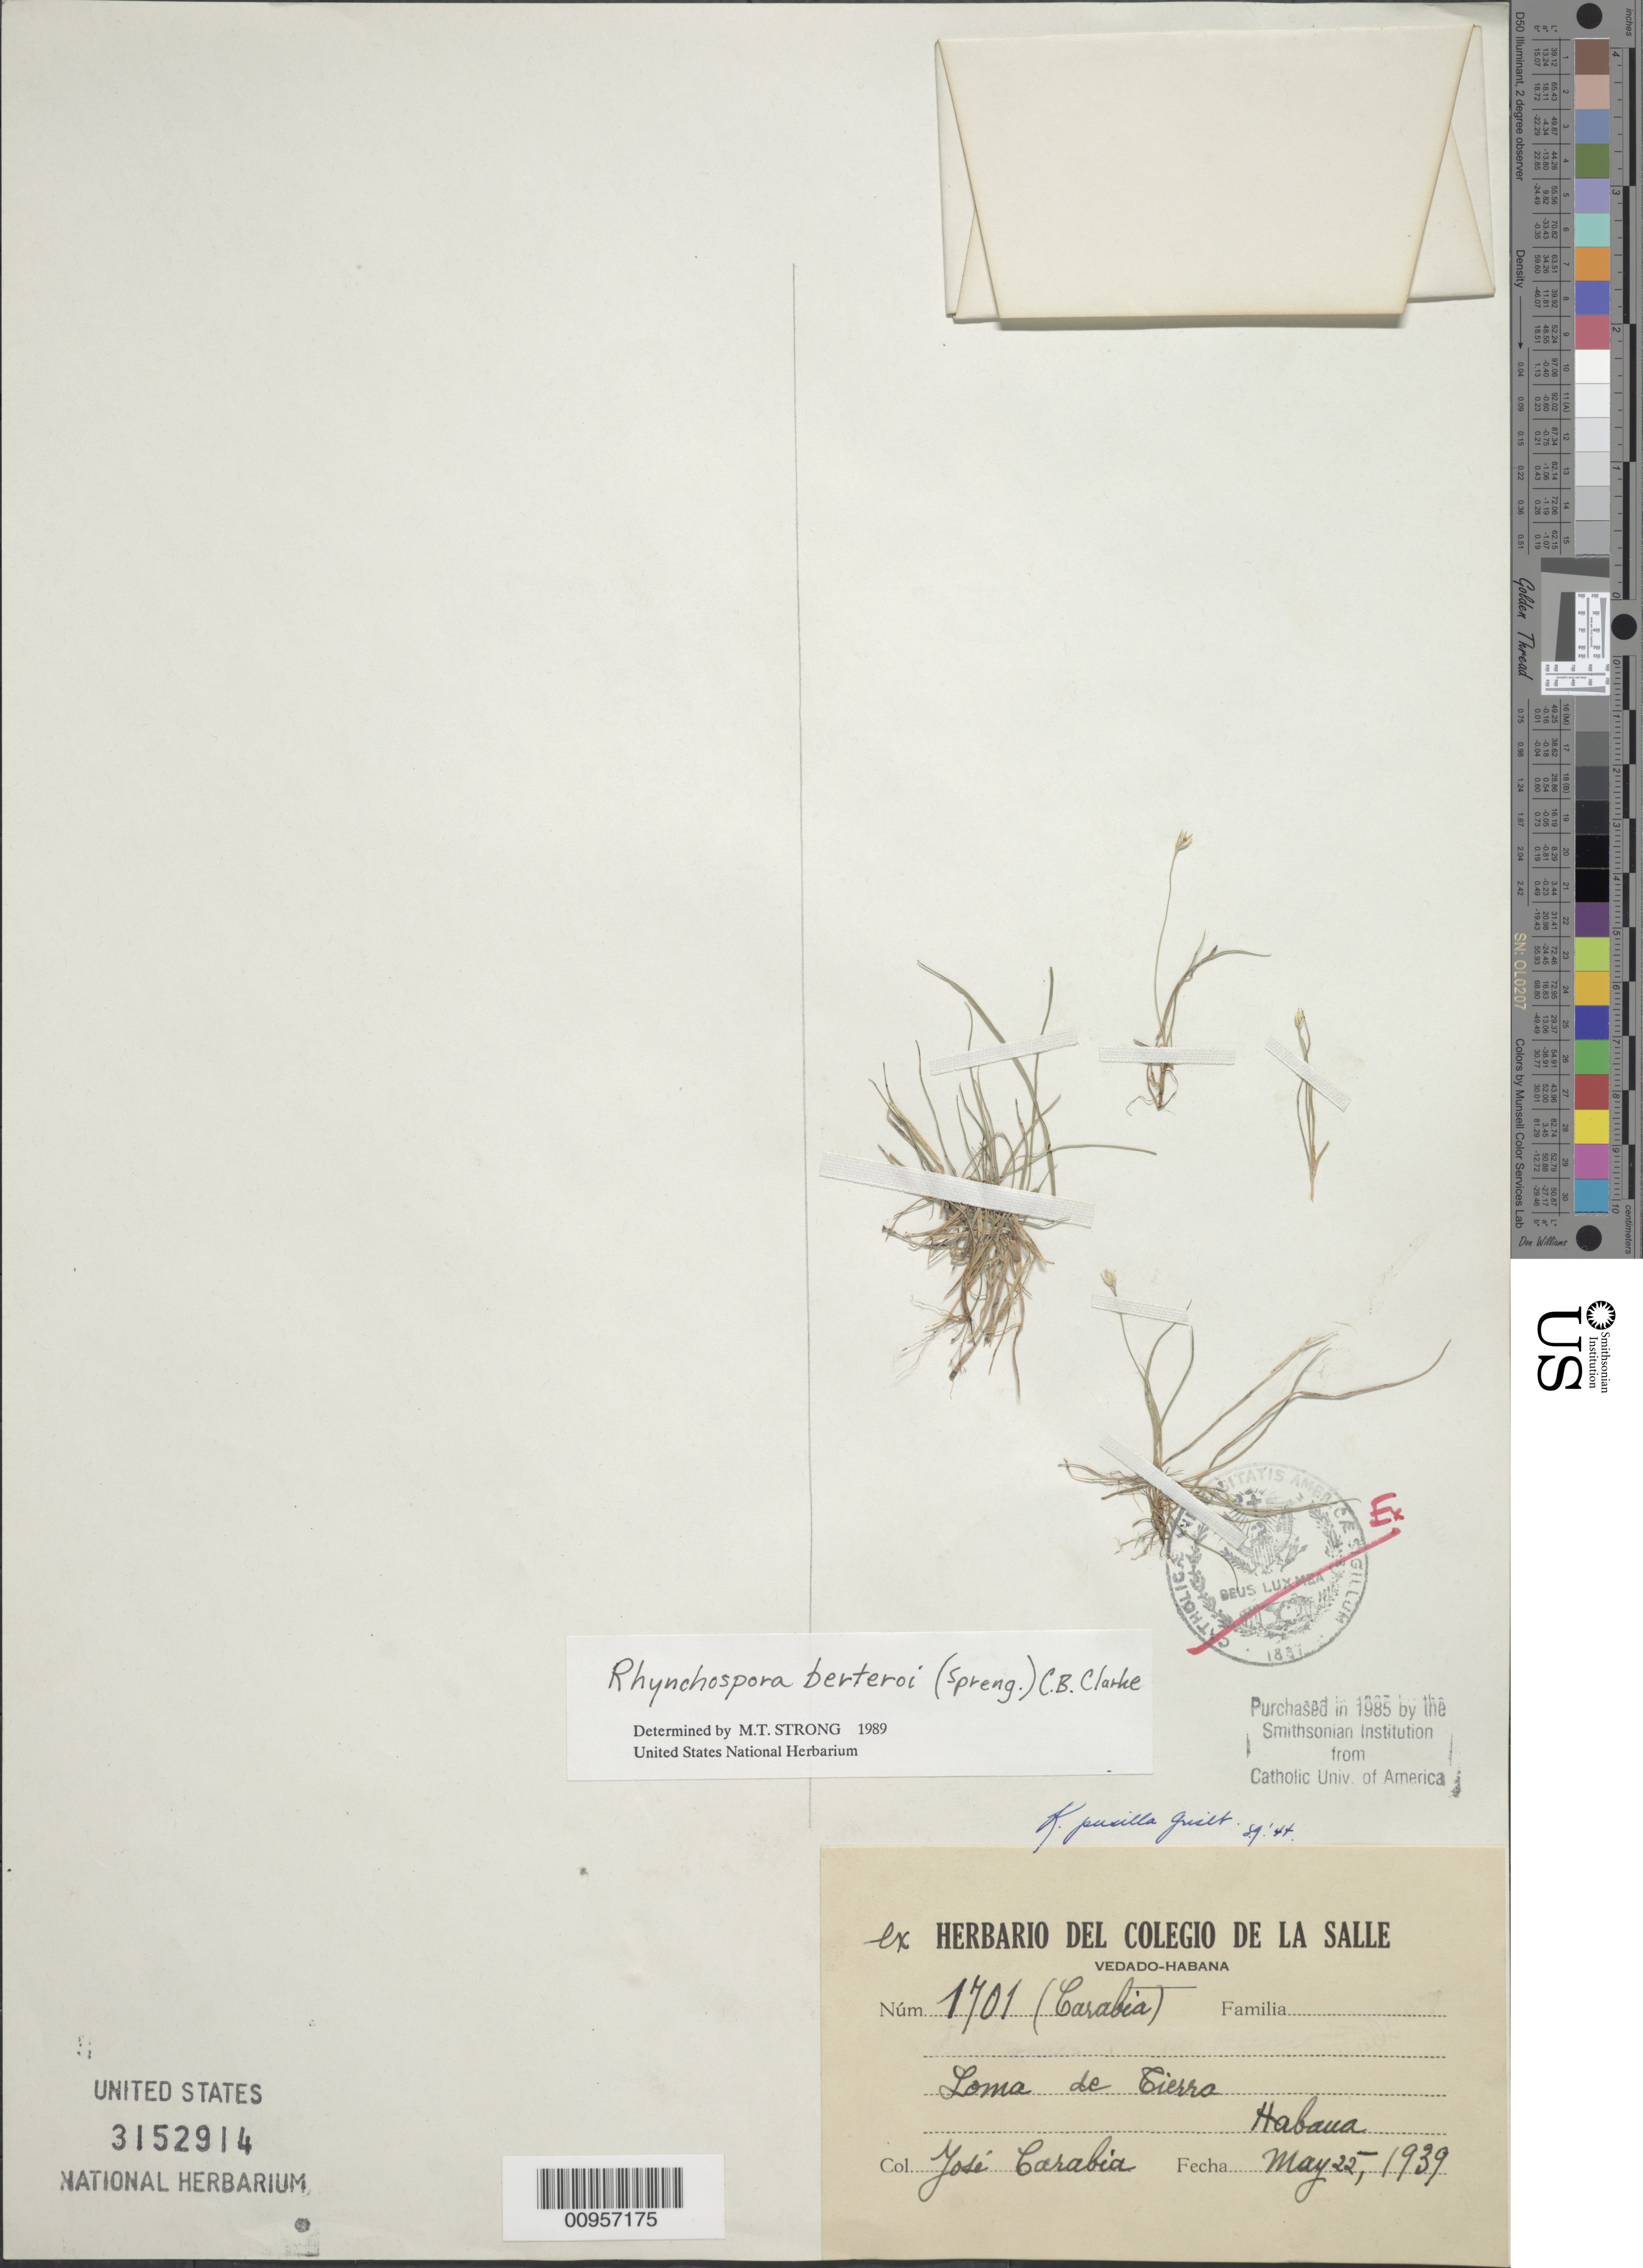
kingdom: Plantae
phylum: Tracheophyta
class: Liliopsida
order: Poales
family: Cyperaceae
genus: Rhynchospora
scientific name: Rhynchospora berteroi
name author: (Spreng.) C.B. Clarke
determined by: Strong, M. T., (US), Smithsonian Institution - National Museum of Natural History (UNITED STATES)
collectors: J. Carabia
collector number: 1701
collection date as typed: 25 May 1939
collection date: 1939-05-25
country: Cuba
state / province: La Habana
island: Cuba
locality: Loma de Sierra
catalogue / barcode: US 3152914